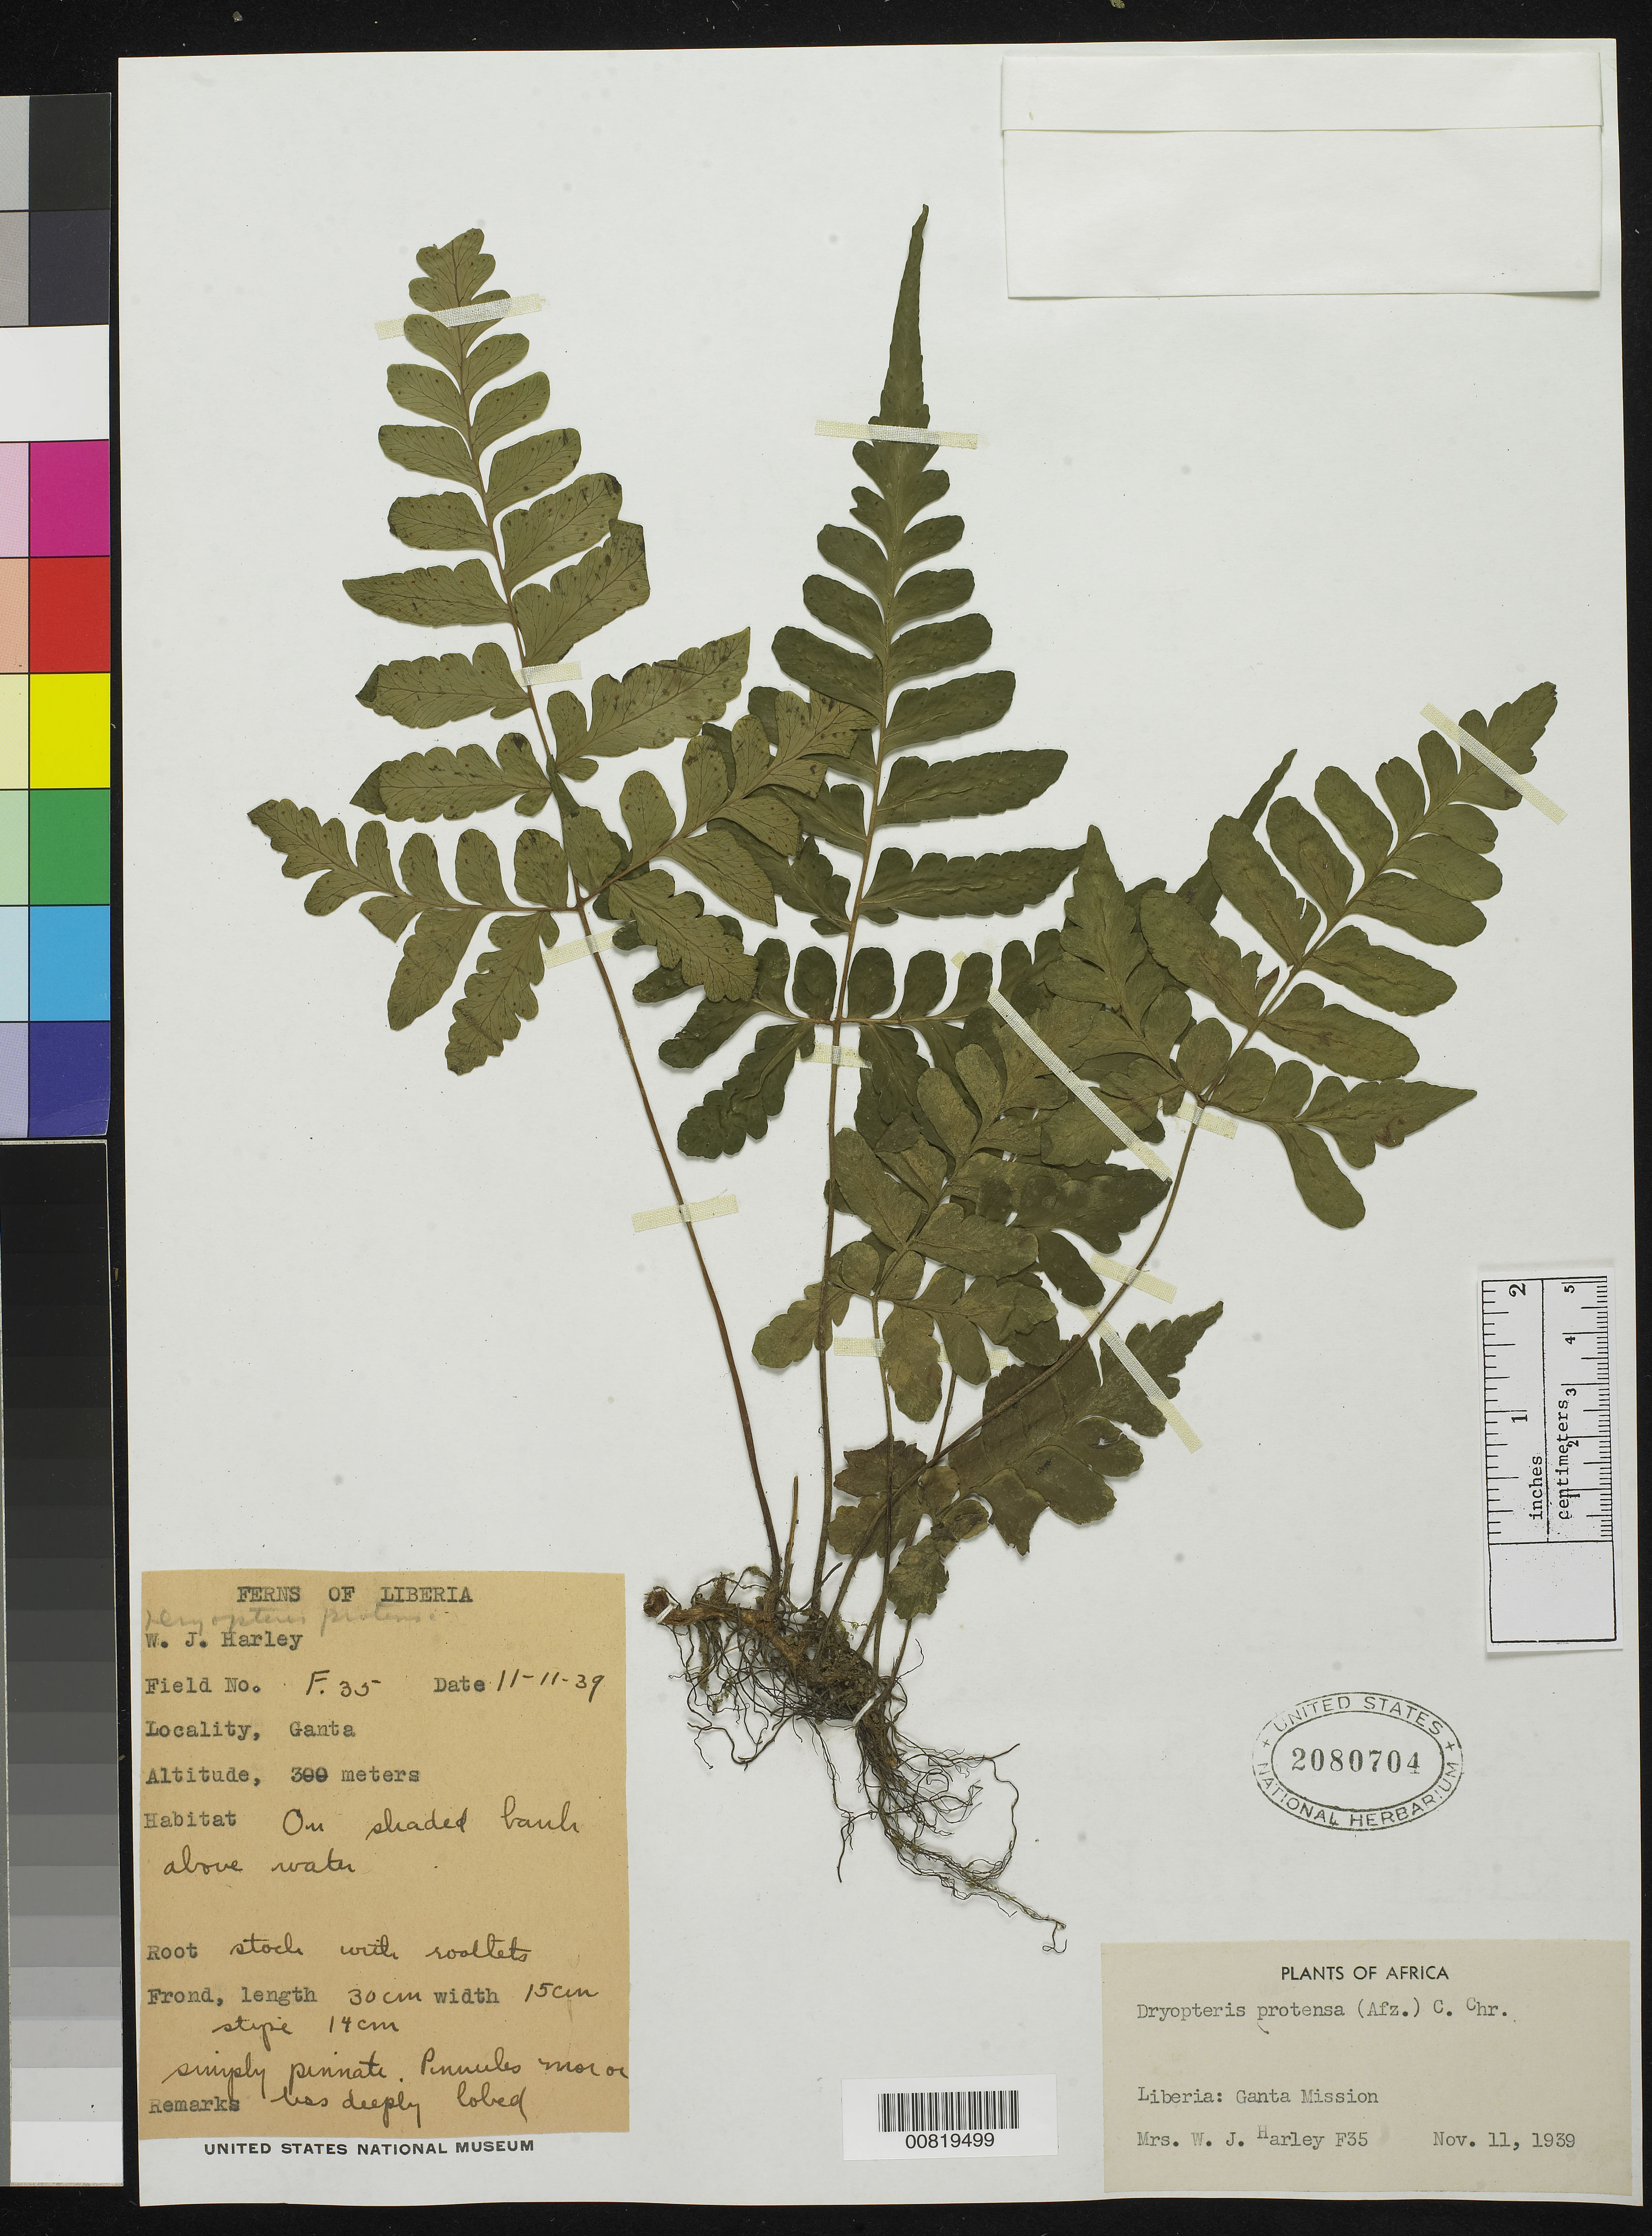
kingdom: Plantae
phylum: Tracheophyta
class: Polypodiopsida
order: Polypodiales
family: Tectariaceae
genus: Triplophyllum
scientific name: Triplophyllum protensum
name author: (Sw.) Holttum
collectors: Harley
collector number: F 35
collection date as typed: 11 Nov 1939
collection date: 1939-11-11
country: Liberia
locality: Ganta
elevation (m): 300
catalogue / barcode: US 2080704